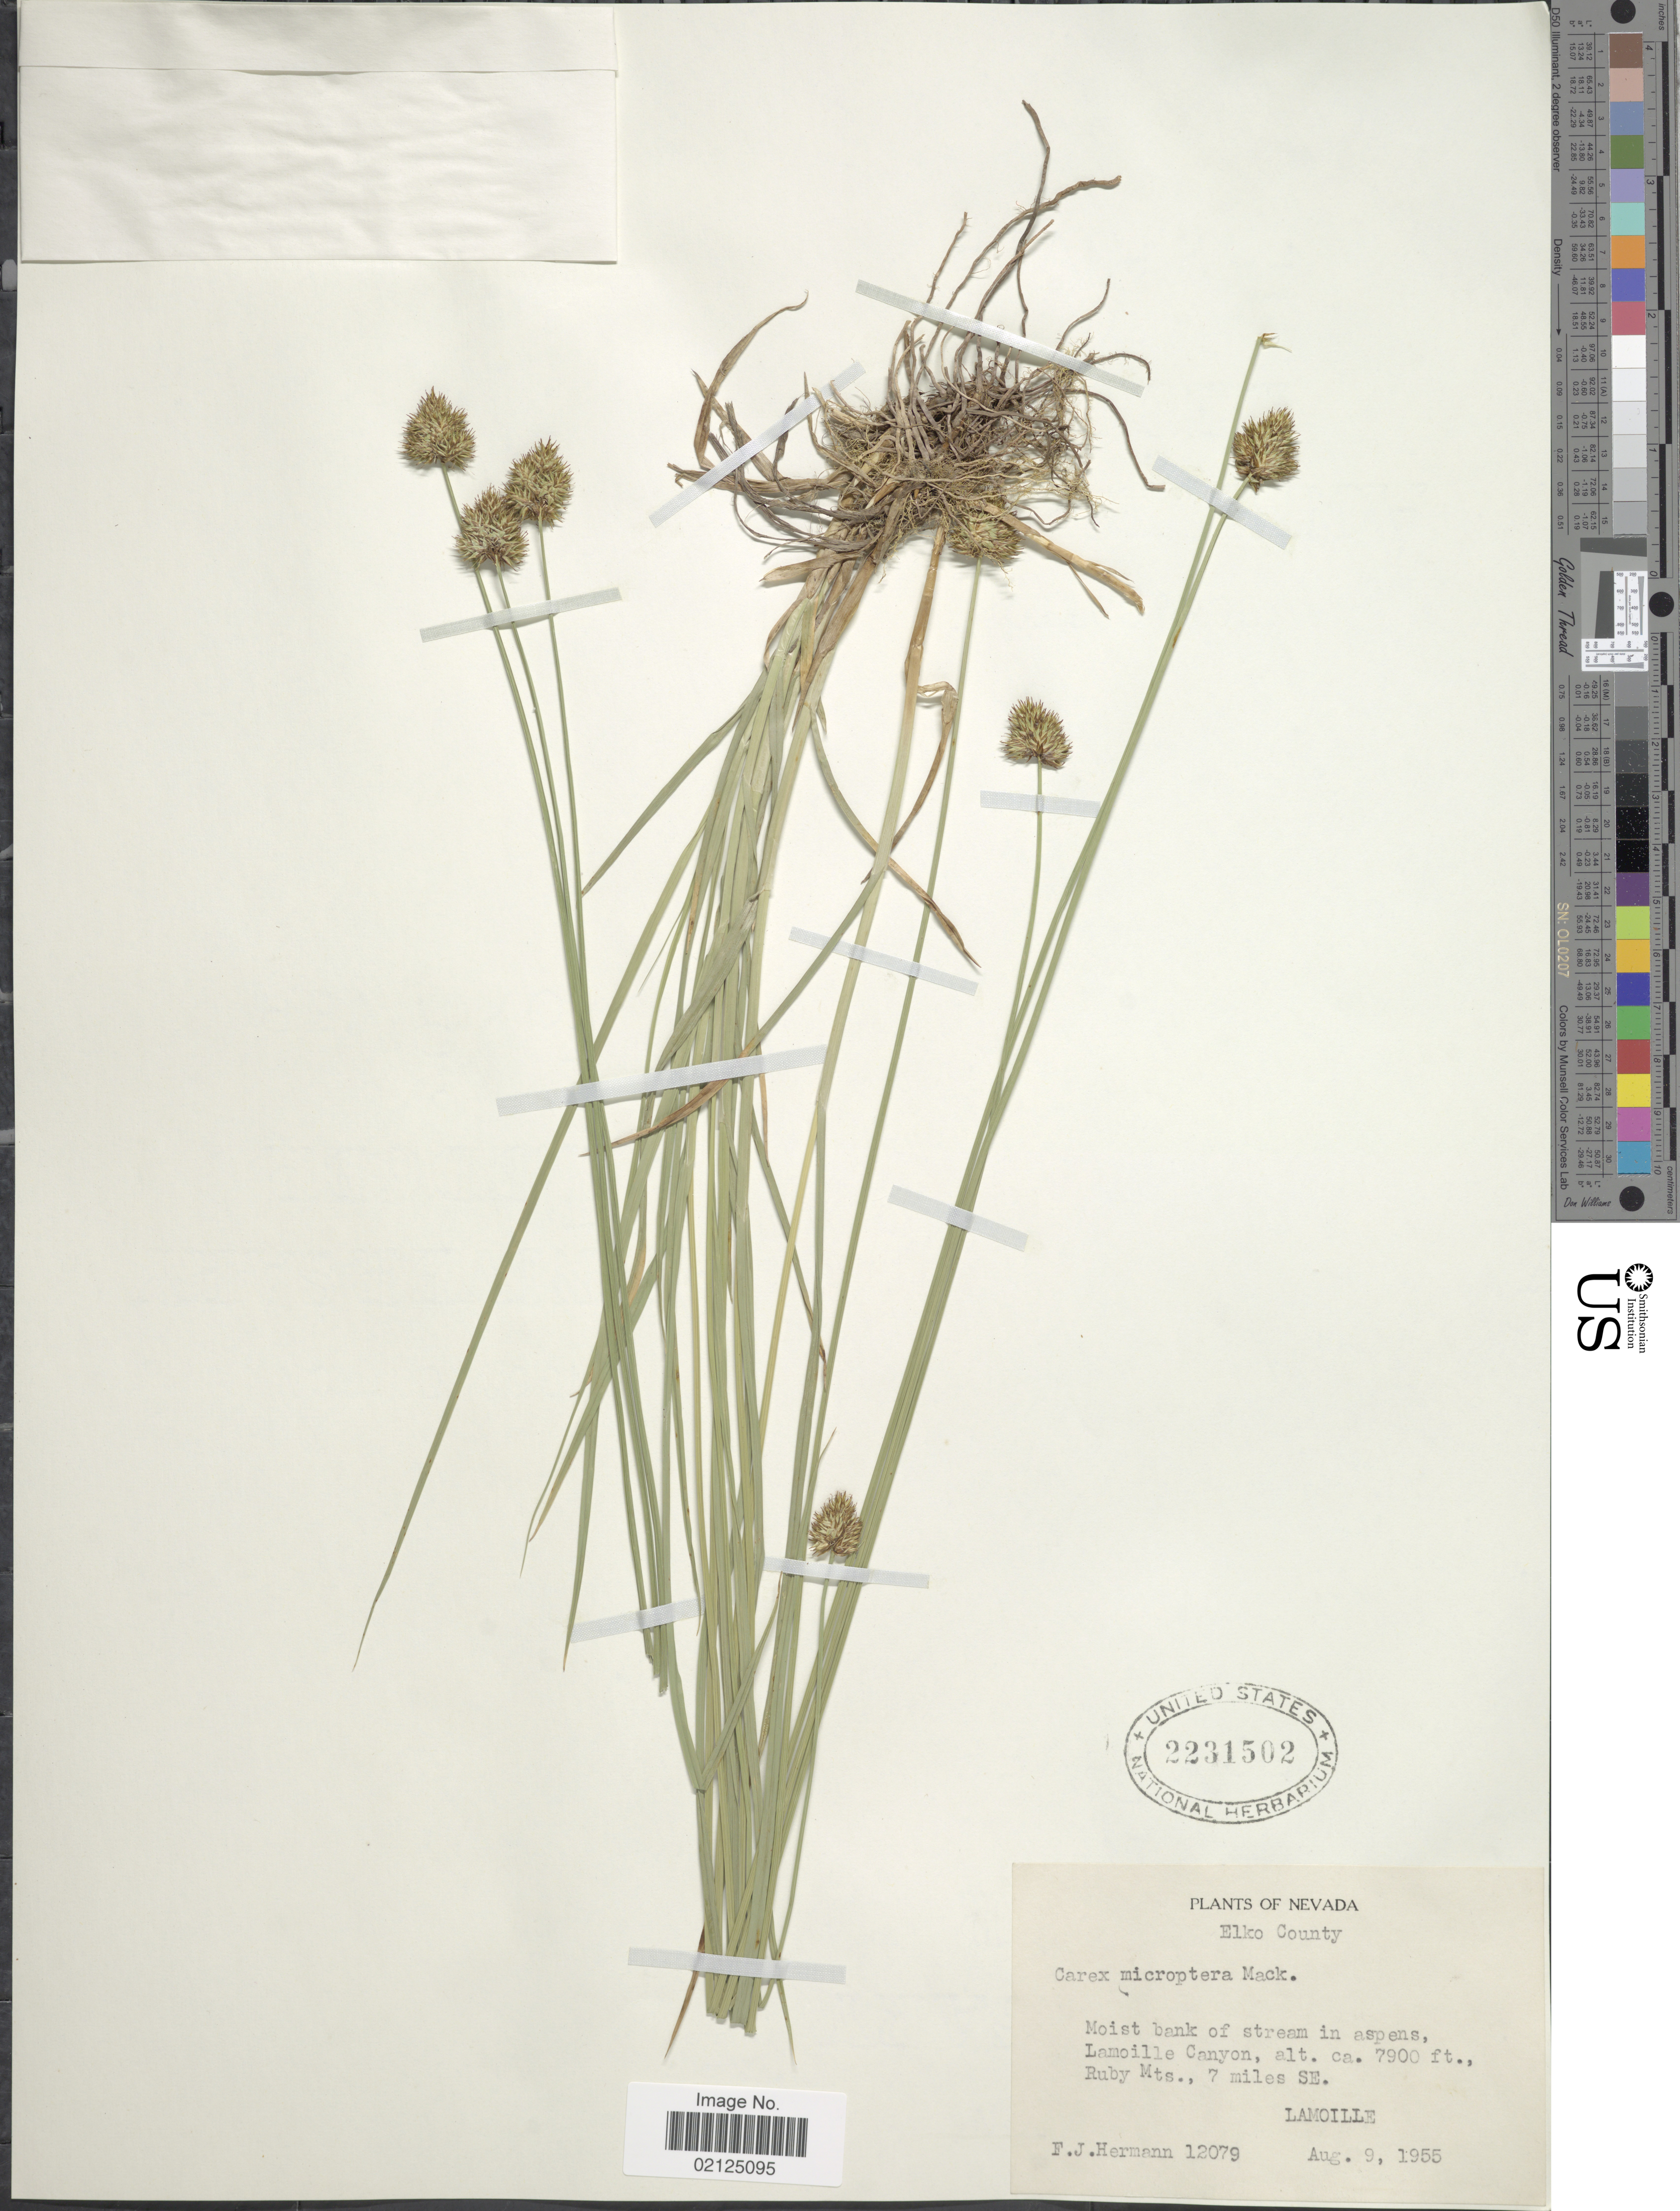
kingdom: Plantae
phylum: Tracheophyta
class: Liliopsida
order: Poales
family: Cyperaceae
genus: Carex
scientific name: Carex microptera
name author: Mack.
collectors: F. J. Hermann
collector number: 12079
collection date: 1955-08-09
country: United States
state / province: Nevada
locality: Moist bank of stream in aspens, Lamoille Canyon, Ruby Mts., 7 miles SE Lamoille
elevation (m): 2408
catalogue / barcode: US 2231502